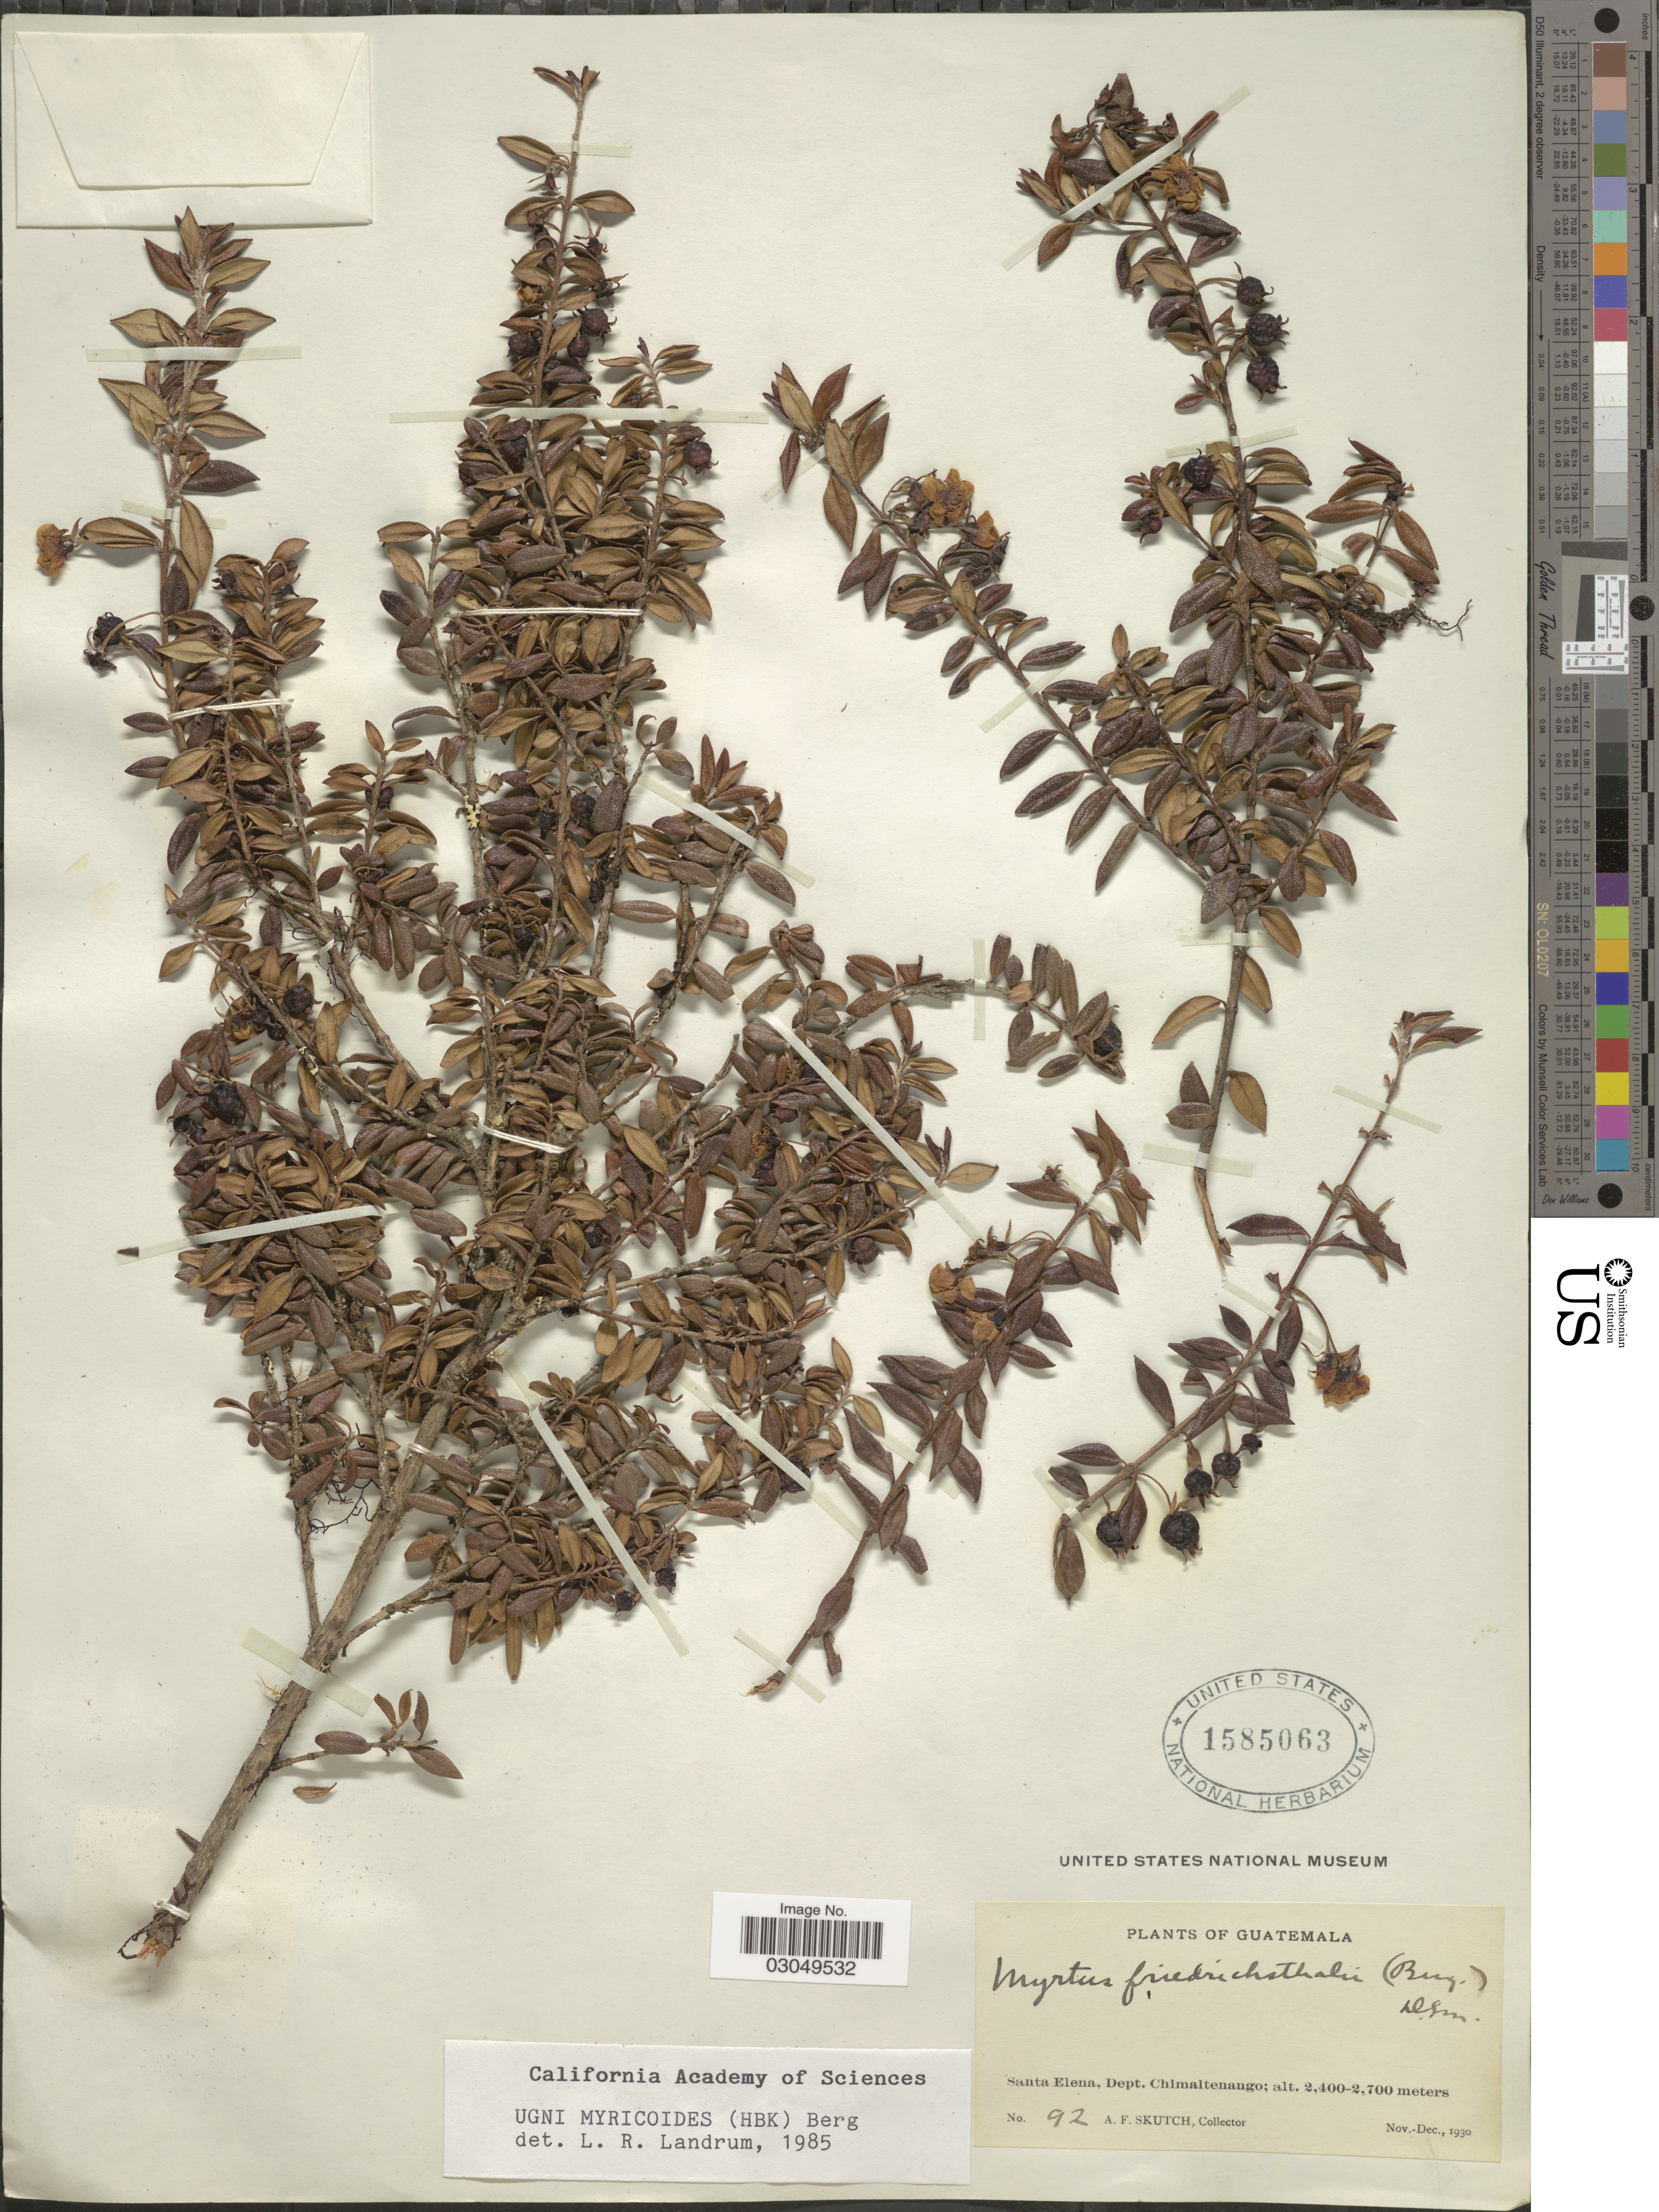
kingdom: Plantae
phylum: Tracheophyta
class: Magnoliopsida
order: Myrtales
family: Myrtaceae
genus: Ugni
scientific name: Ugni myricoides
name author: (Kunth) O. Berg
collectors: A. F. Skutch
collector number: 92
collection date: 1930-11/1930-12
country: Guatemala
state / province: Chimaltenango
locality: Santa Elena, Dept. Chimaltenango.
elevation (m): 2400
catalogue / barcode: US 1585063